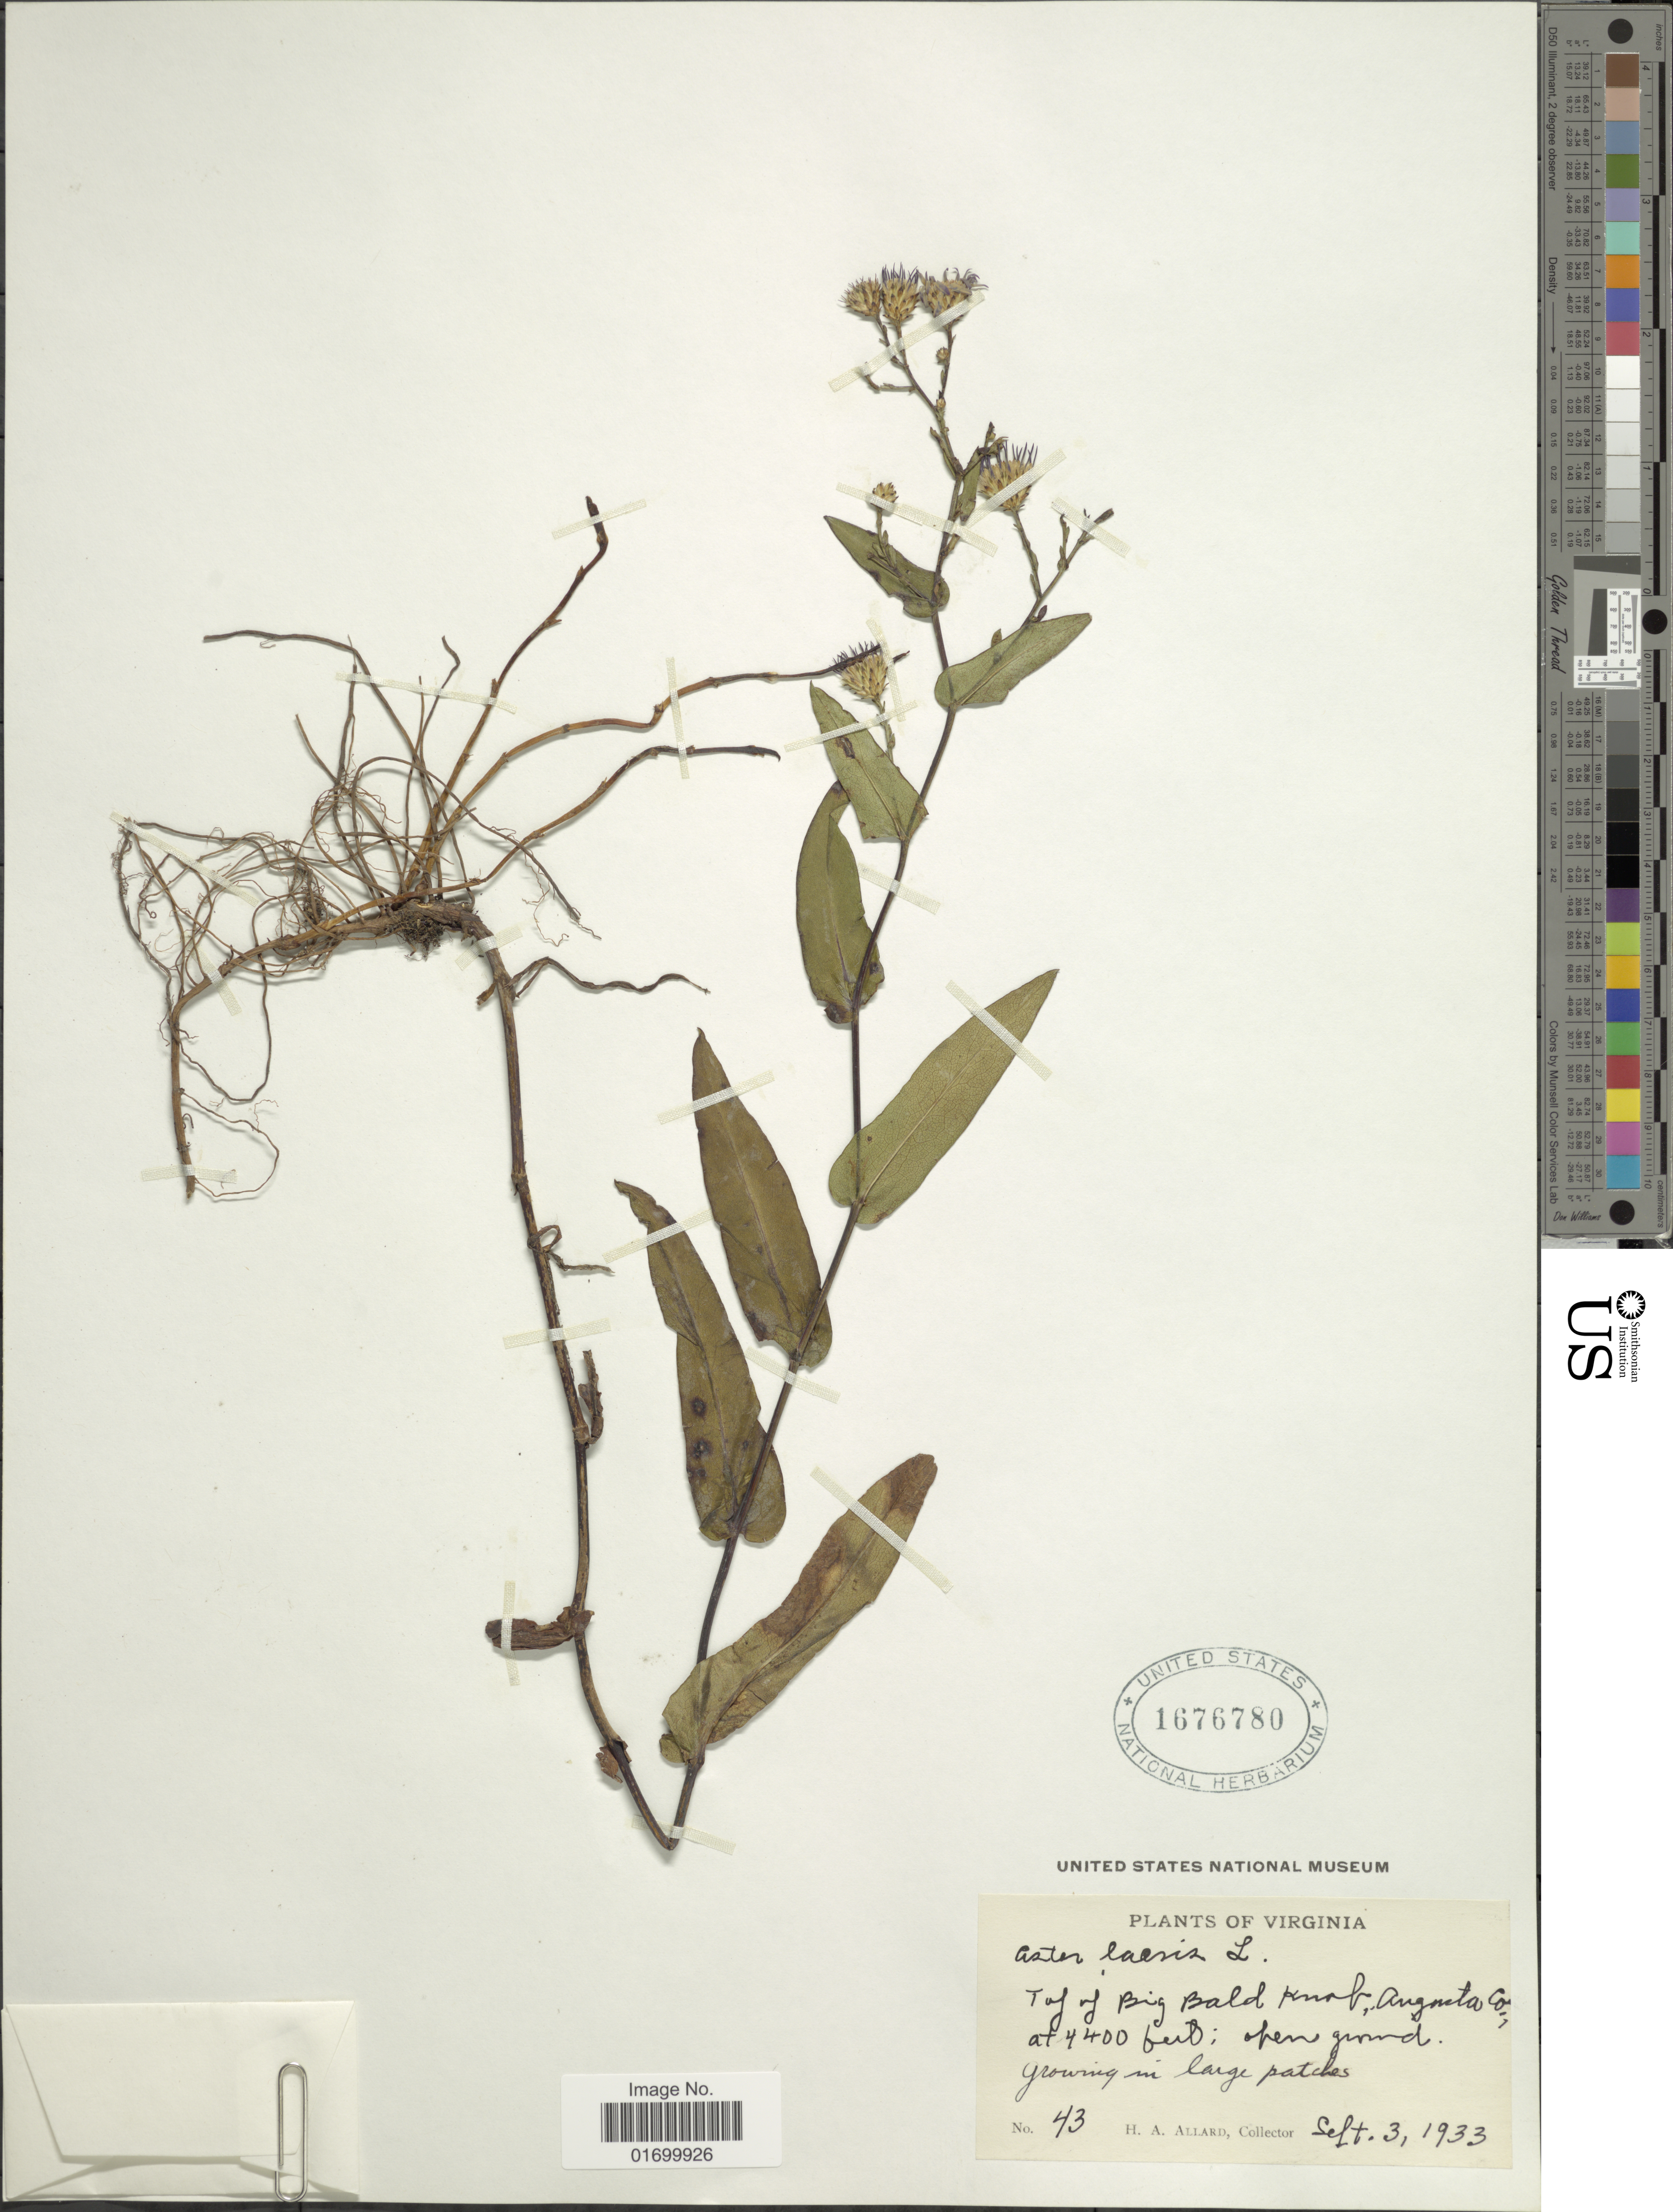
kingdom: Plantae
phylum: Tracheophyta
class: Magnoliopsida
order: Asterales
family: Asteraceae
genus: Symphyotrichum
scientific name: Symphyotrichum laeve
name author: (L.) Á. Löve & D. Löve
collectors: H. A. Allard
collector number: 43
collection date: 1933-09-03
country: United States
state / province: Virginia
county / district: Augusta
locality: Top of Big Bald Knob, Augusta Co.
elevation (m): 1341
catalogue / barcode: US 1676780